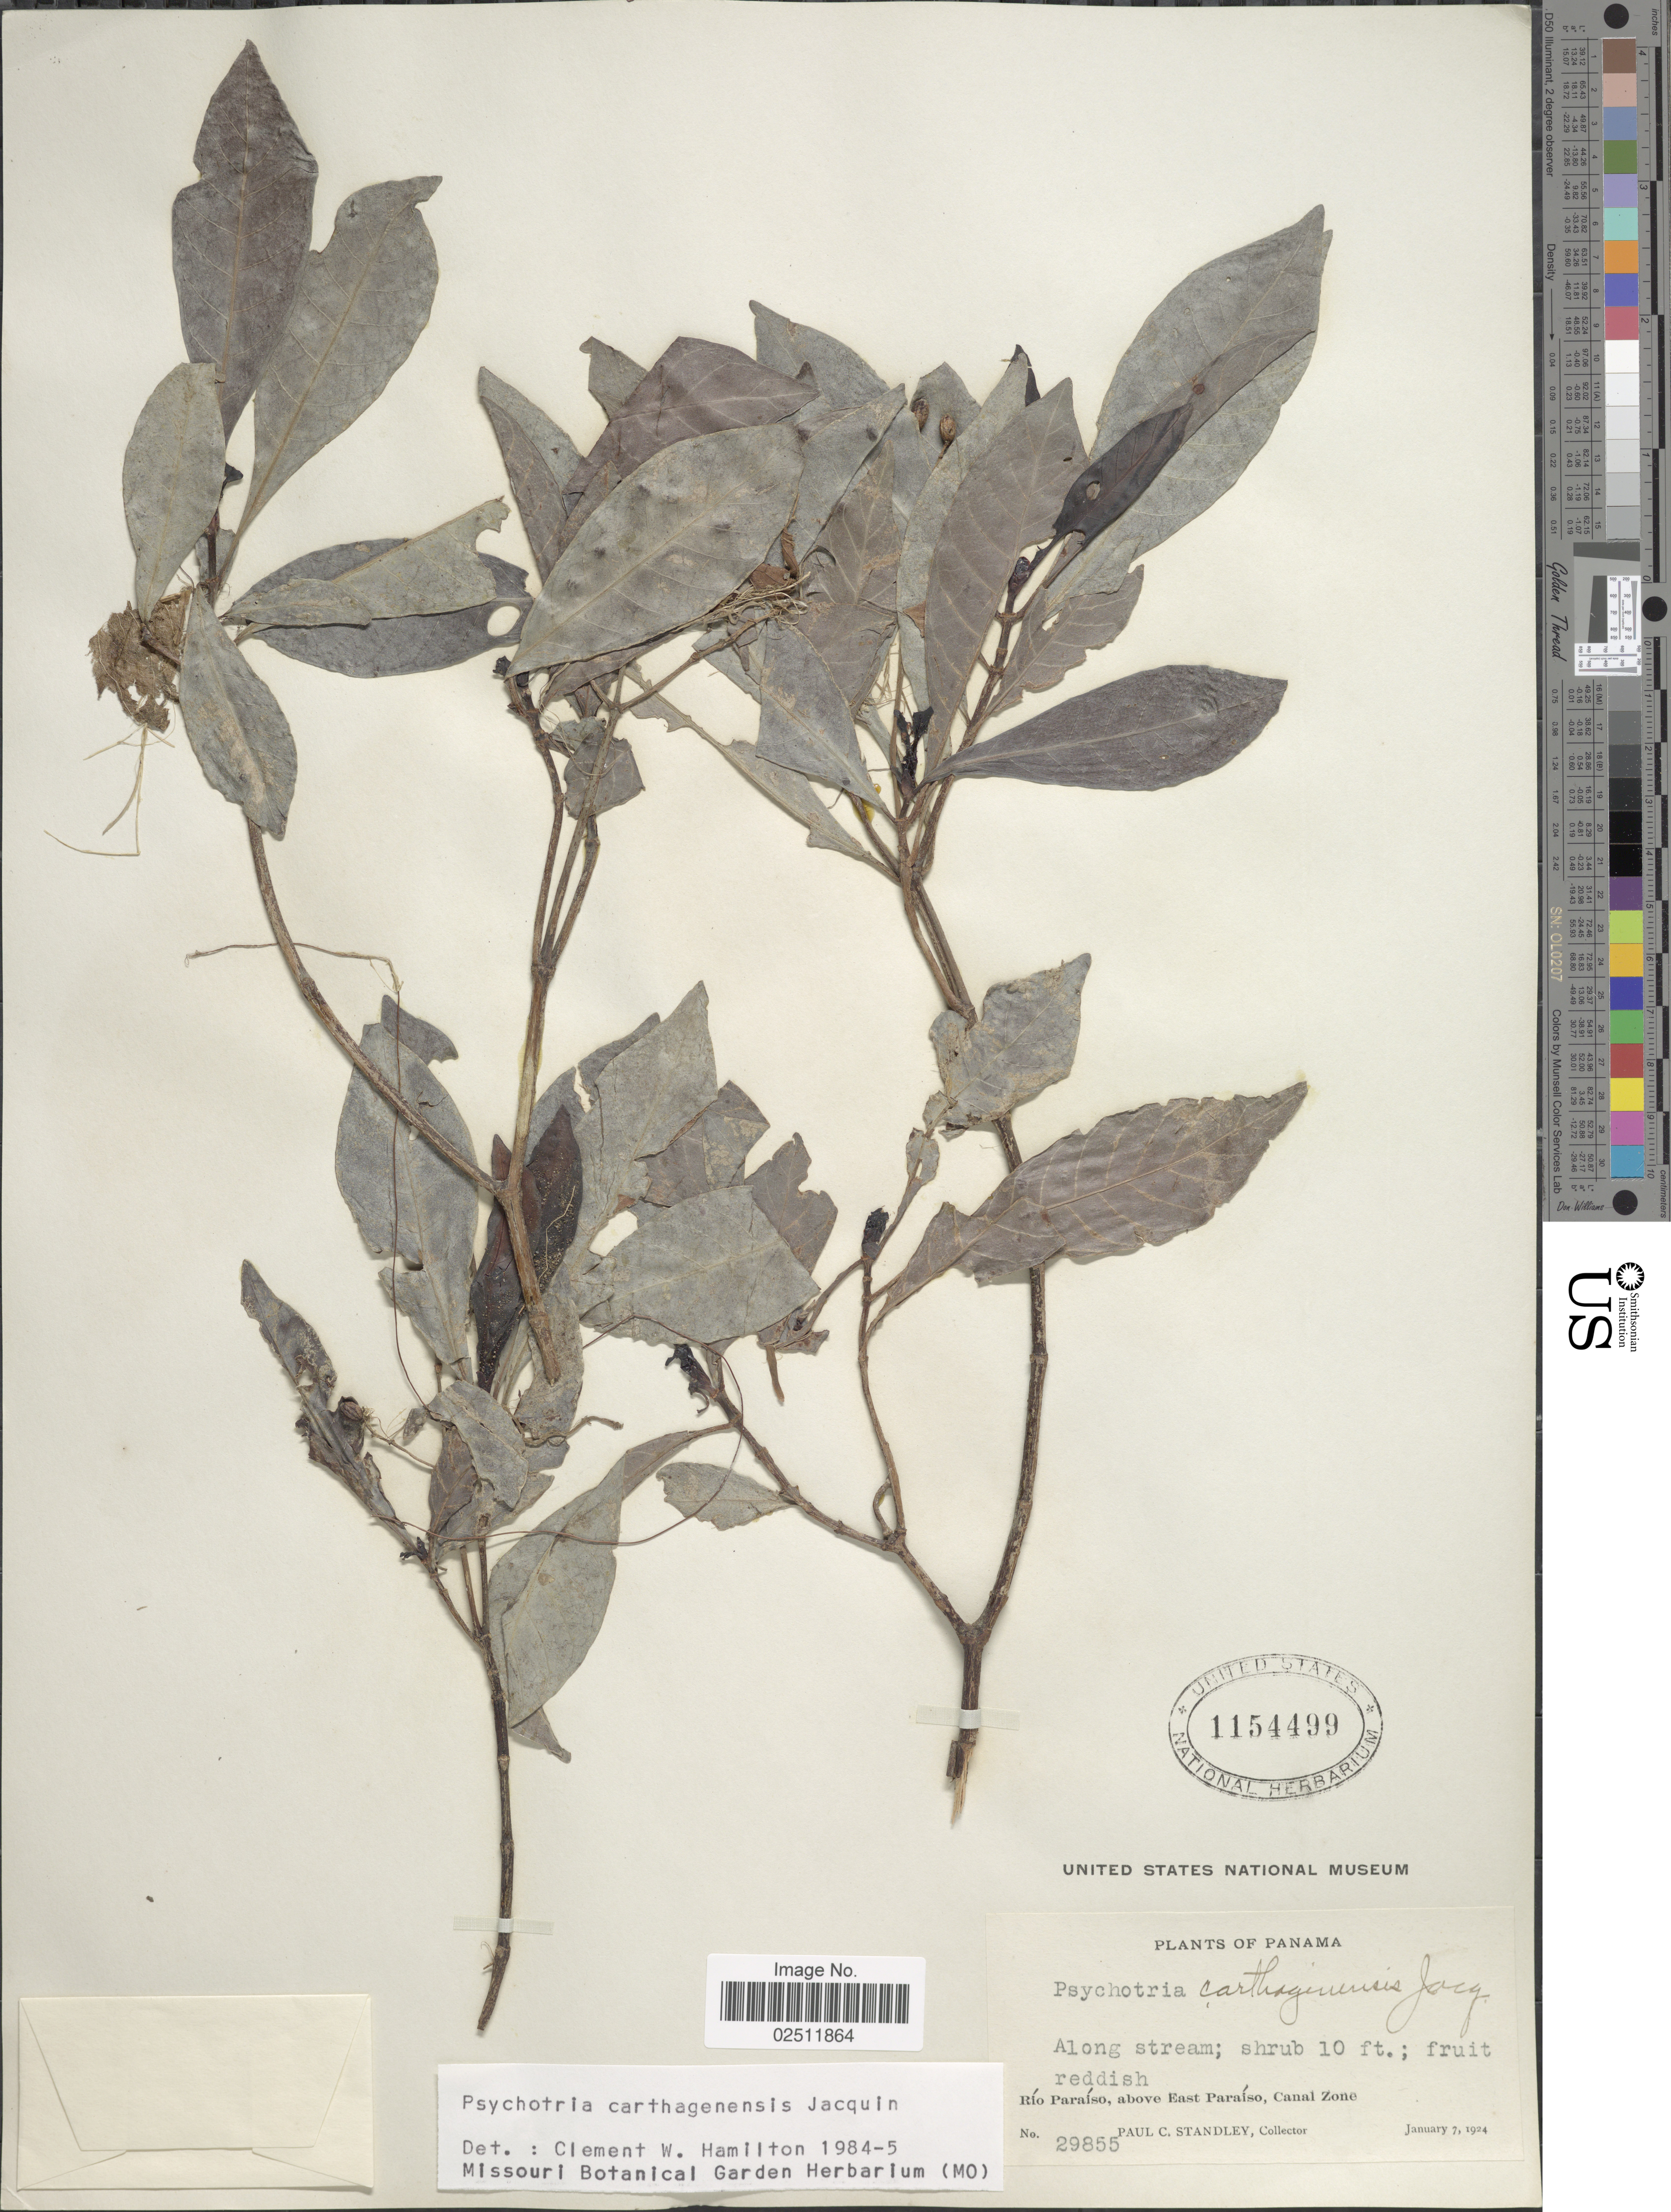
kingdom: Plantae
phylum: Tracheophyta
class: Magnoliopsida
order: Gentianales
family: Rubiaceae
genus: Psychotria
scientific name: Psychotria carthagenensis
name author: Jacq.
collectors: P. C. Standley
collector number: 29855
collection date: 1924-01-07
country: Panama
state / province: Colón / Panamá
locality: Río Paraíso, above East Paraíso, Canal Zone.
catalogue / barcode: US 1154499